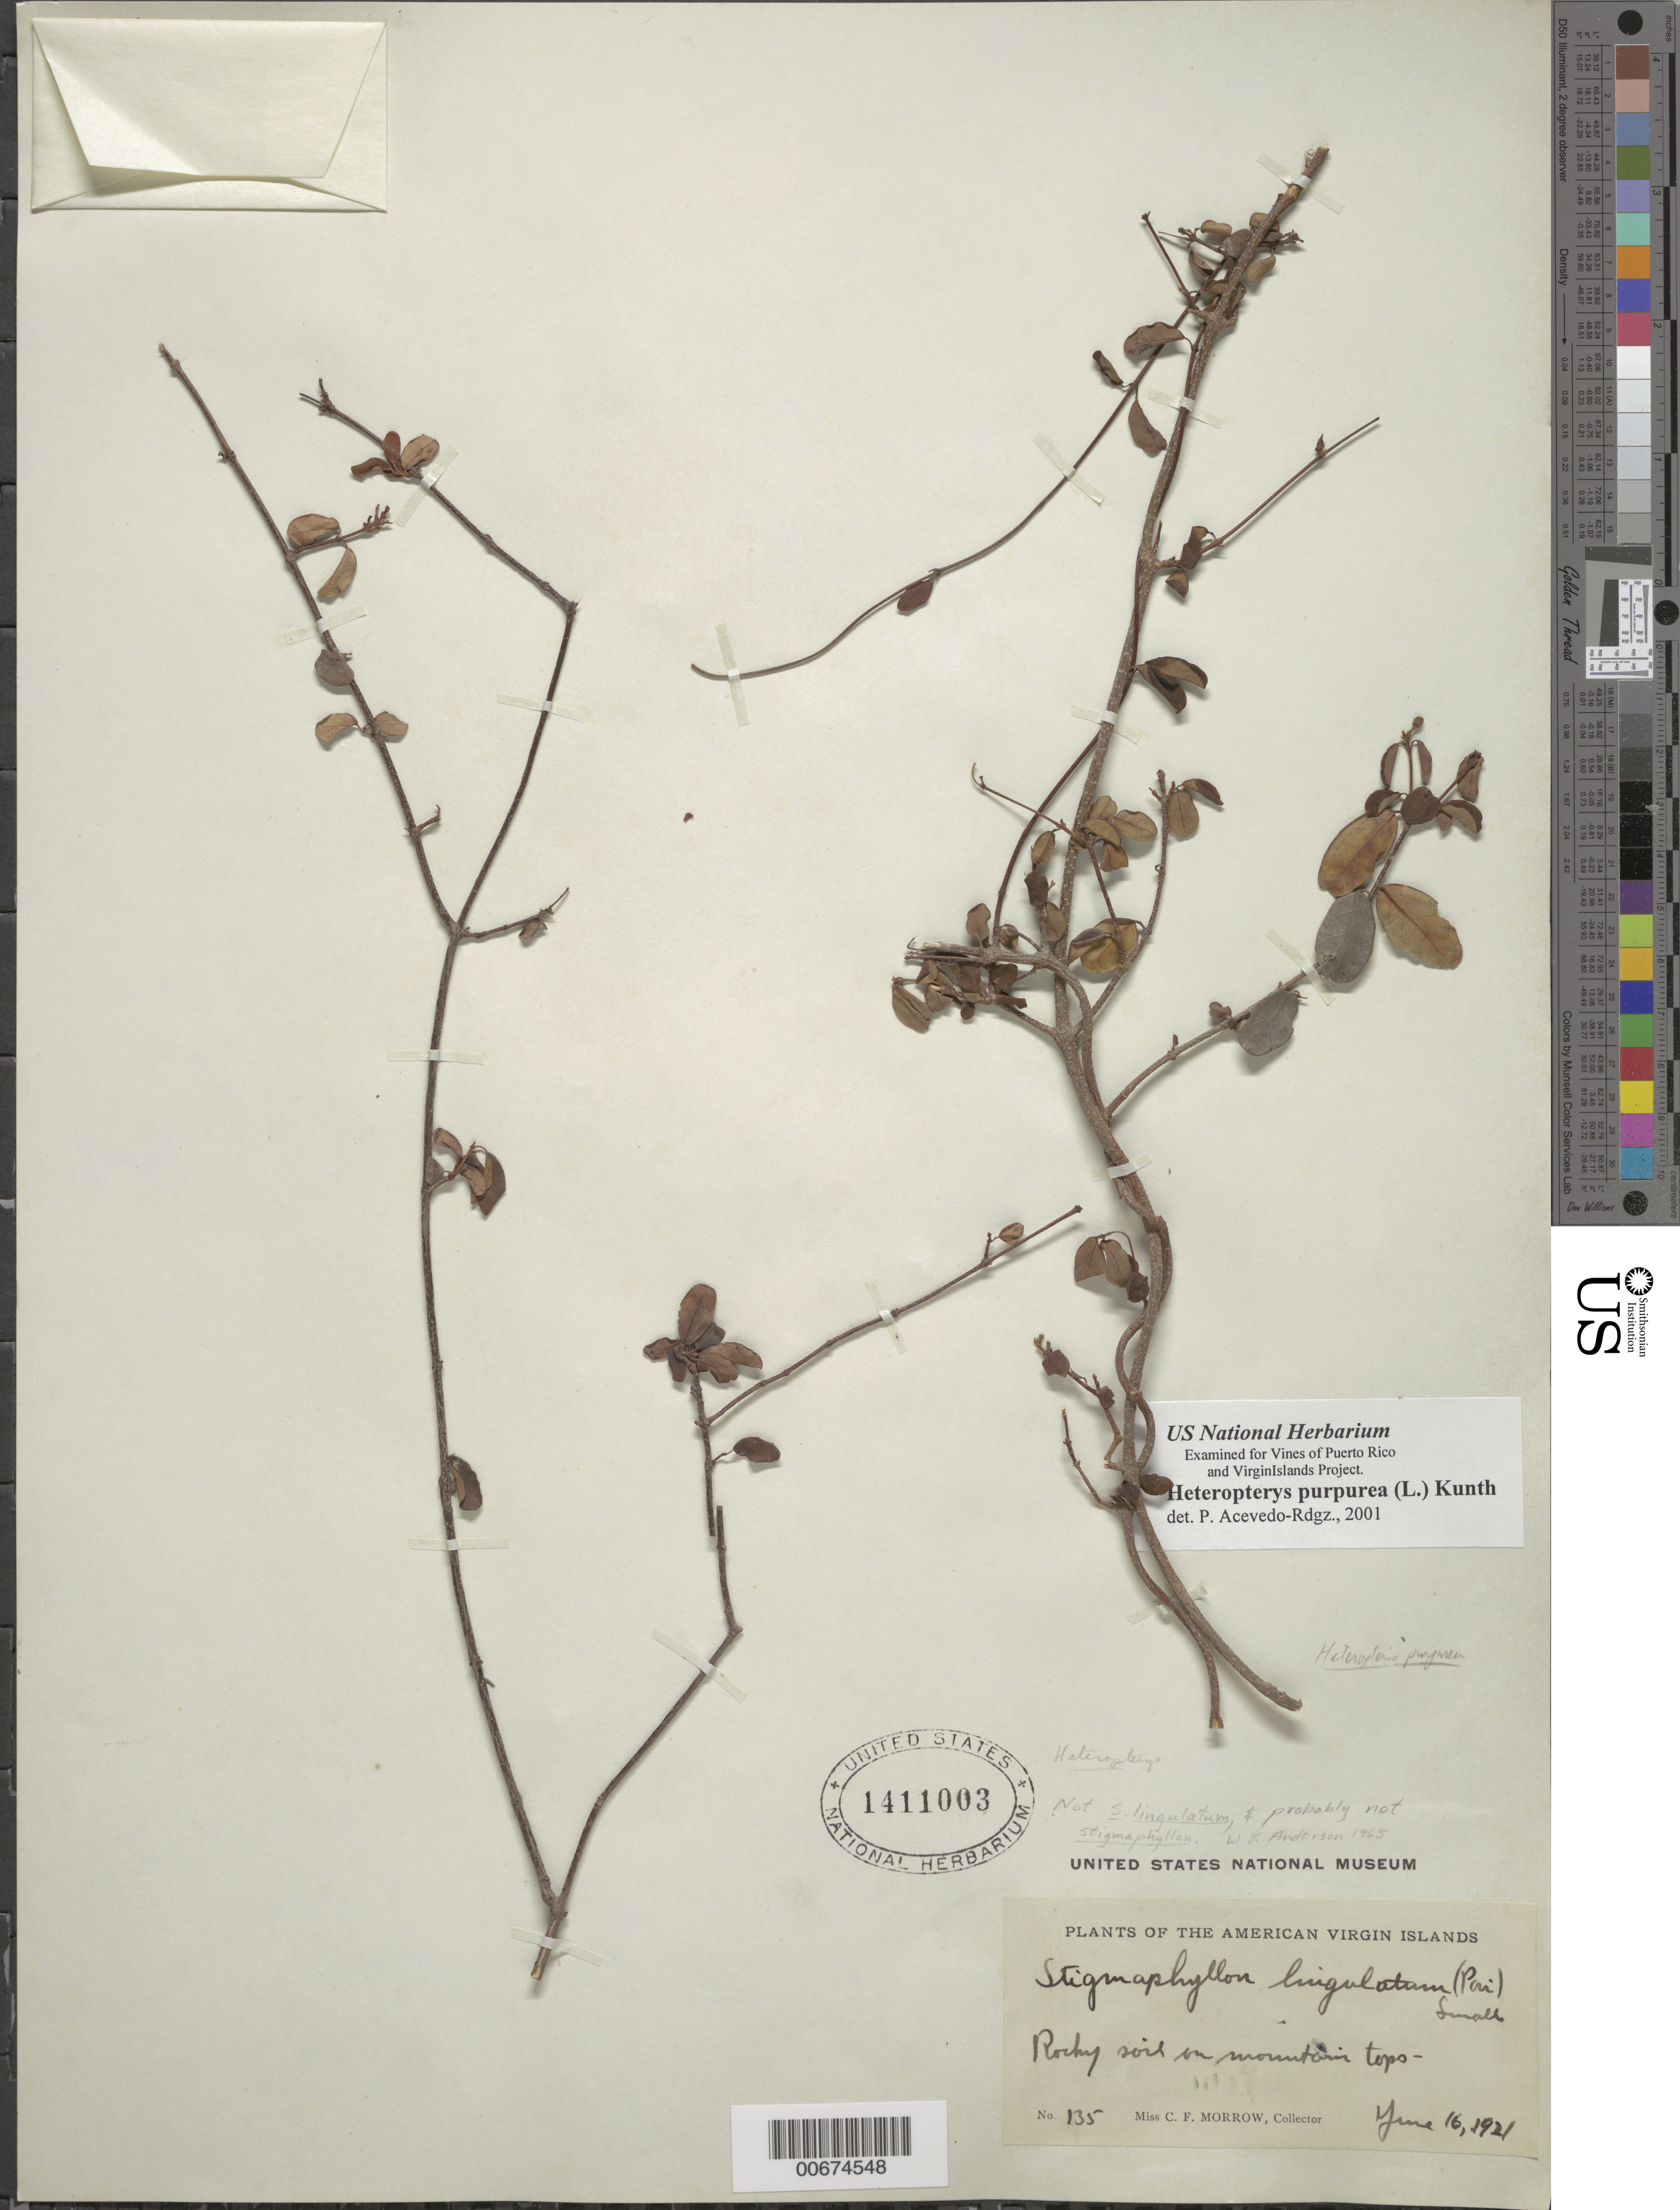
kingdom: Plantae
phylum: Tracheophyta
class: Magnoliopsida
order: Malpighiales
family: Malpighiaceae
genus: Heteropterys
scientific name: Heteropterys purpurea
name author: (L.) Kunth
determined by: Acevedo-Rodríguez, P., (BOT), Smithsonian Institution - National Museum of Natural History (UNITED STATES)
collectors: C. Morrow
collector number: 135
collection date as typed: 16 Jun 1921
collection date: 1921-06-16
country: U.S. Virgin Islands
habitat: rocky soil on mountain tops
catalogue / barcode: US 1411003